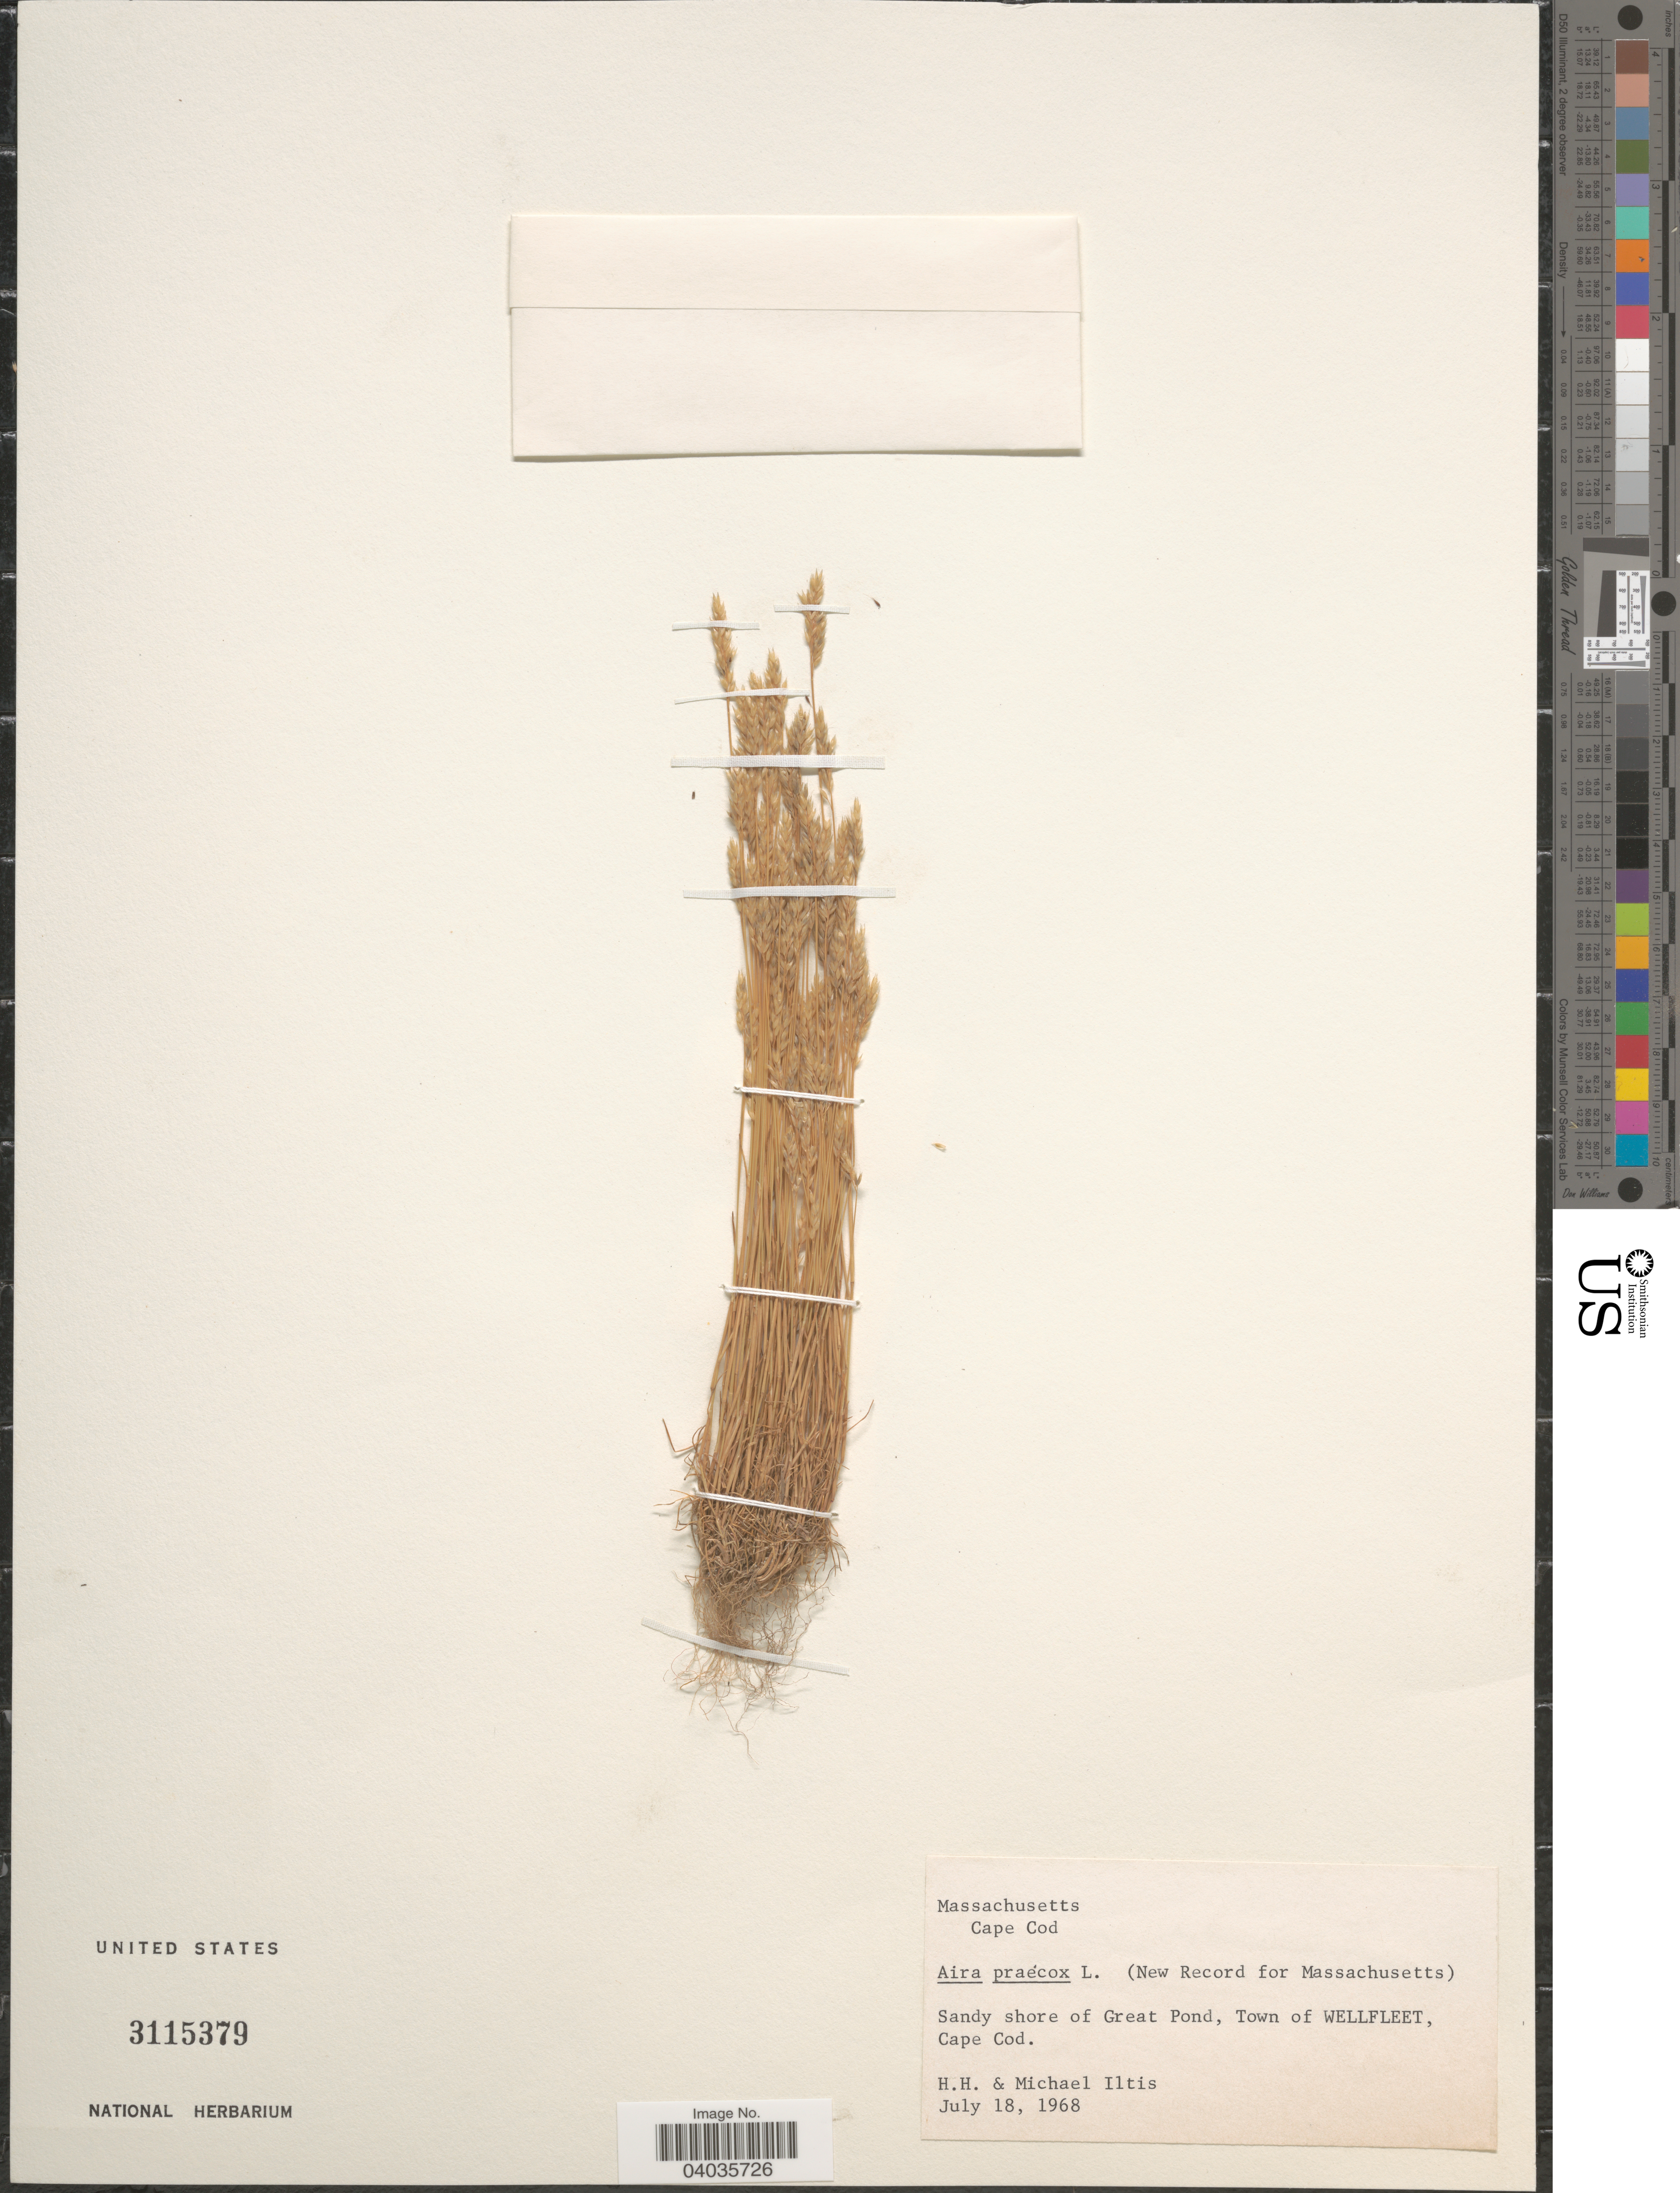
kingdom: Plantae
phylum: Tracheophyta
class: Liliopsida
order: Poales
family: Poaceae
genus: Aira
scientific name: Aira praecox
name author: L.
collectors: H. H. Iltis & M. Iltis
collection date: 1968-07-18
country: United States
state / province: Massachusetts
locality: Cape Cod. Sandy shore of Great Pond, Town of Wellfleet, Cape Cod.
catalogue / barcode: US 3115379